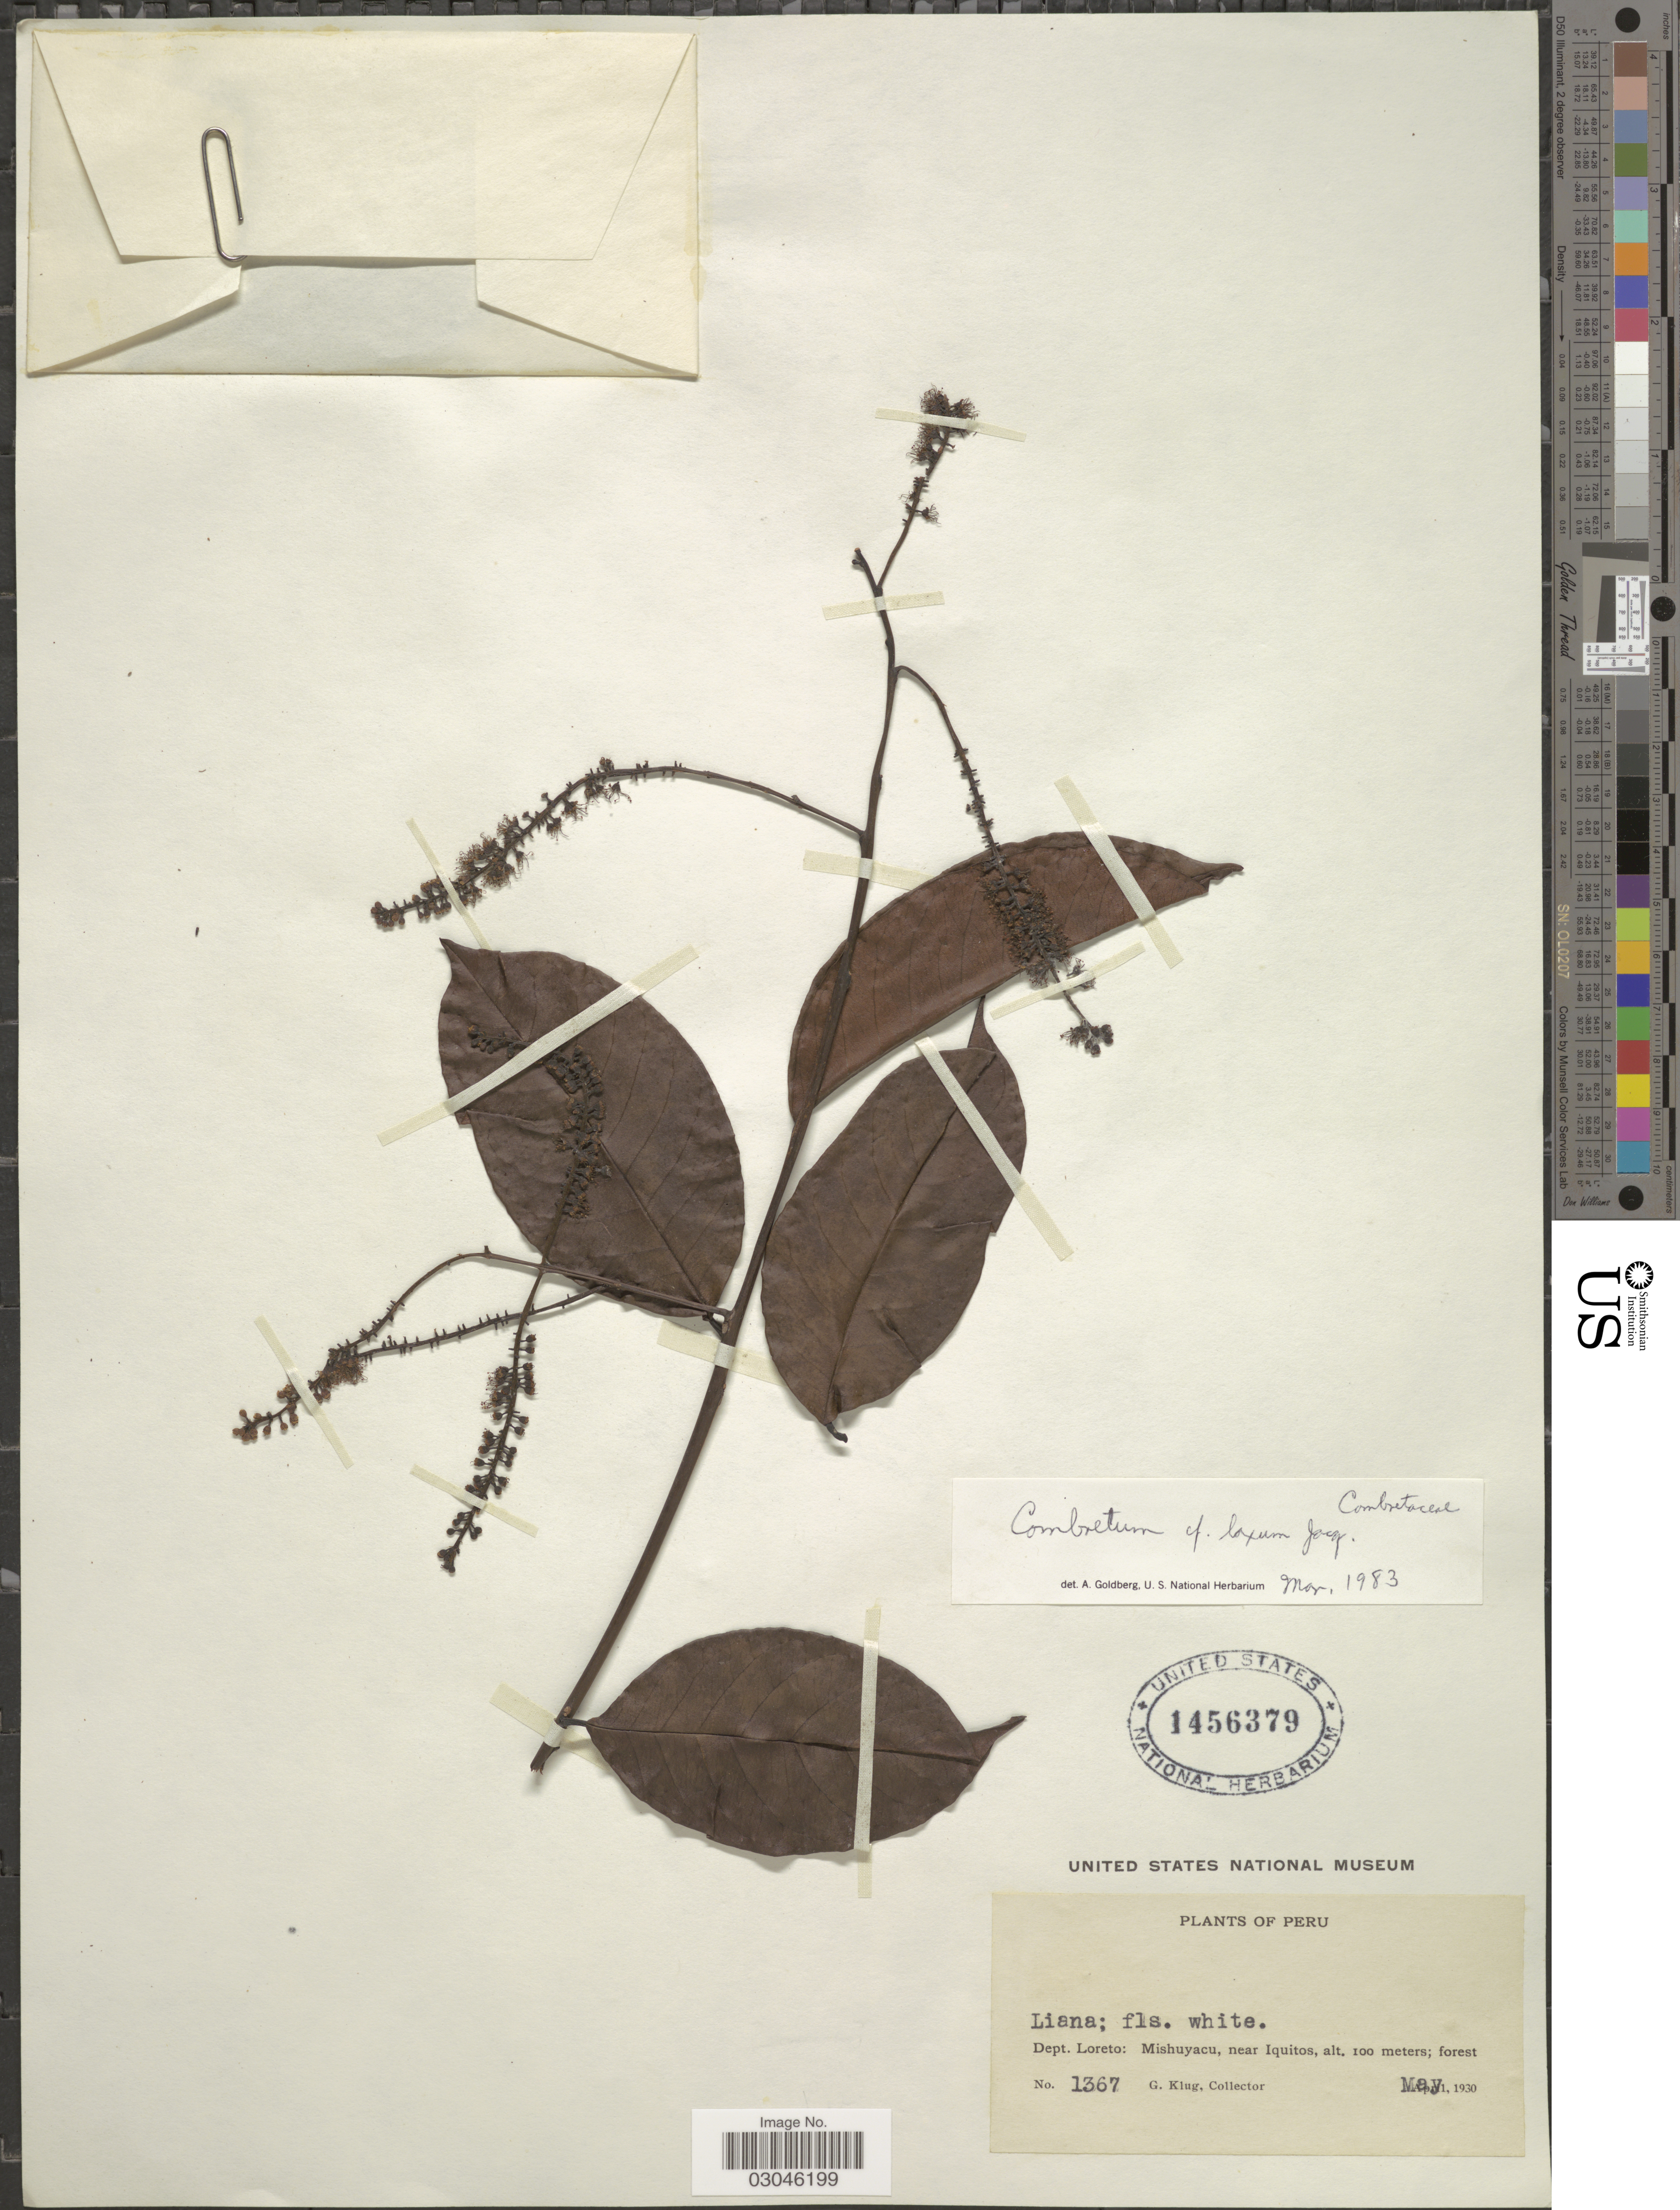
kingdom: Plantae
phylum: Tracheophyta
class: Magnoliopsida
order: Myrtales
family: Combretaceae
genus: Combretum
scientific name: Combretum laxum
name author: Jacq.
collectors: G. Klug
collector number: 1367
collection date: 1930-05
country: Peru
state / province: Loreto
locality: Dept. Loreto: Mishuyacu, near Iquitos.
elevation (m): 100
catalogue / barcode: US 1456379